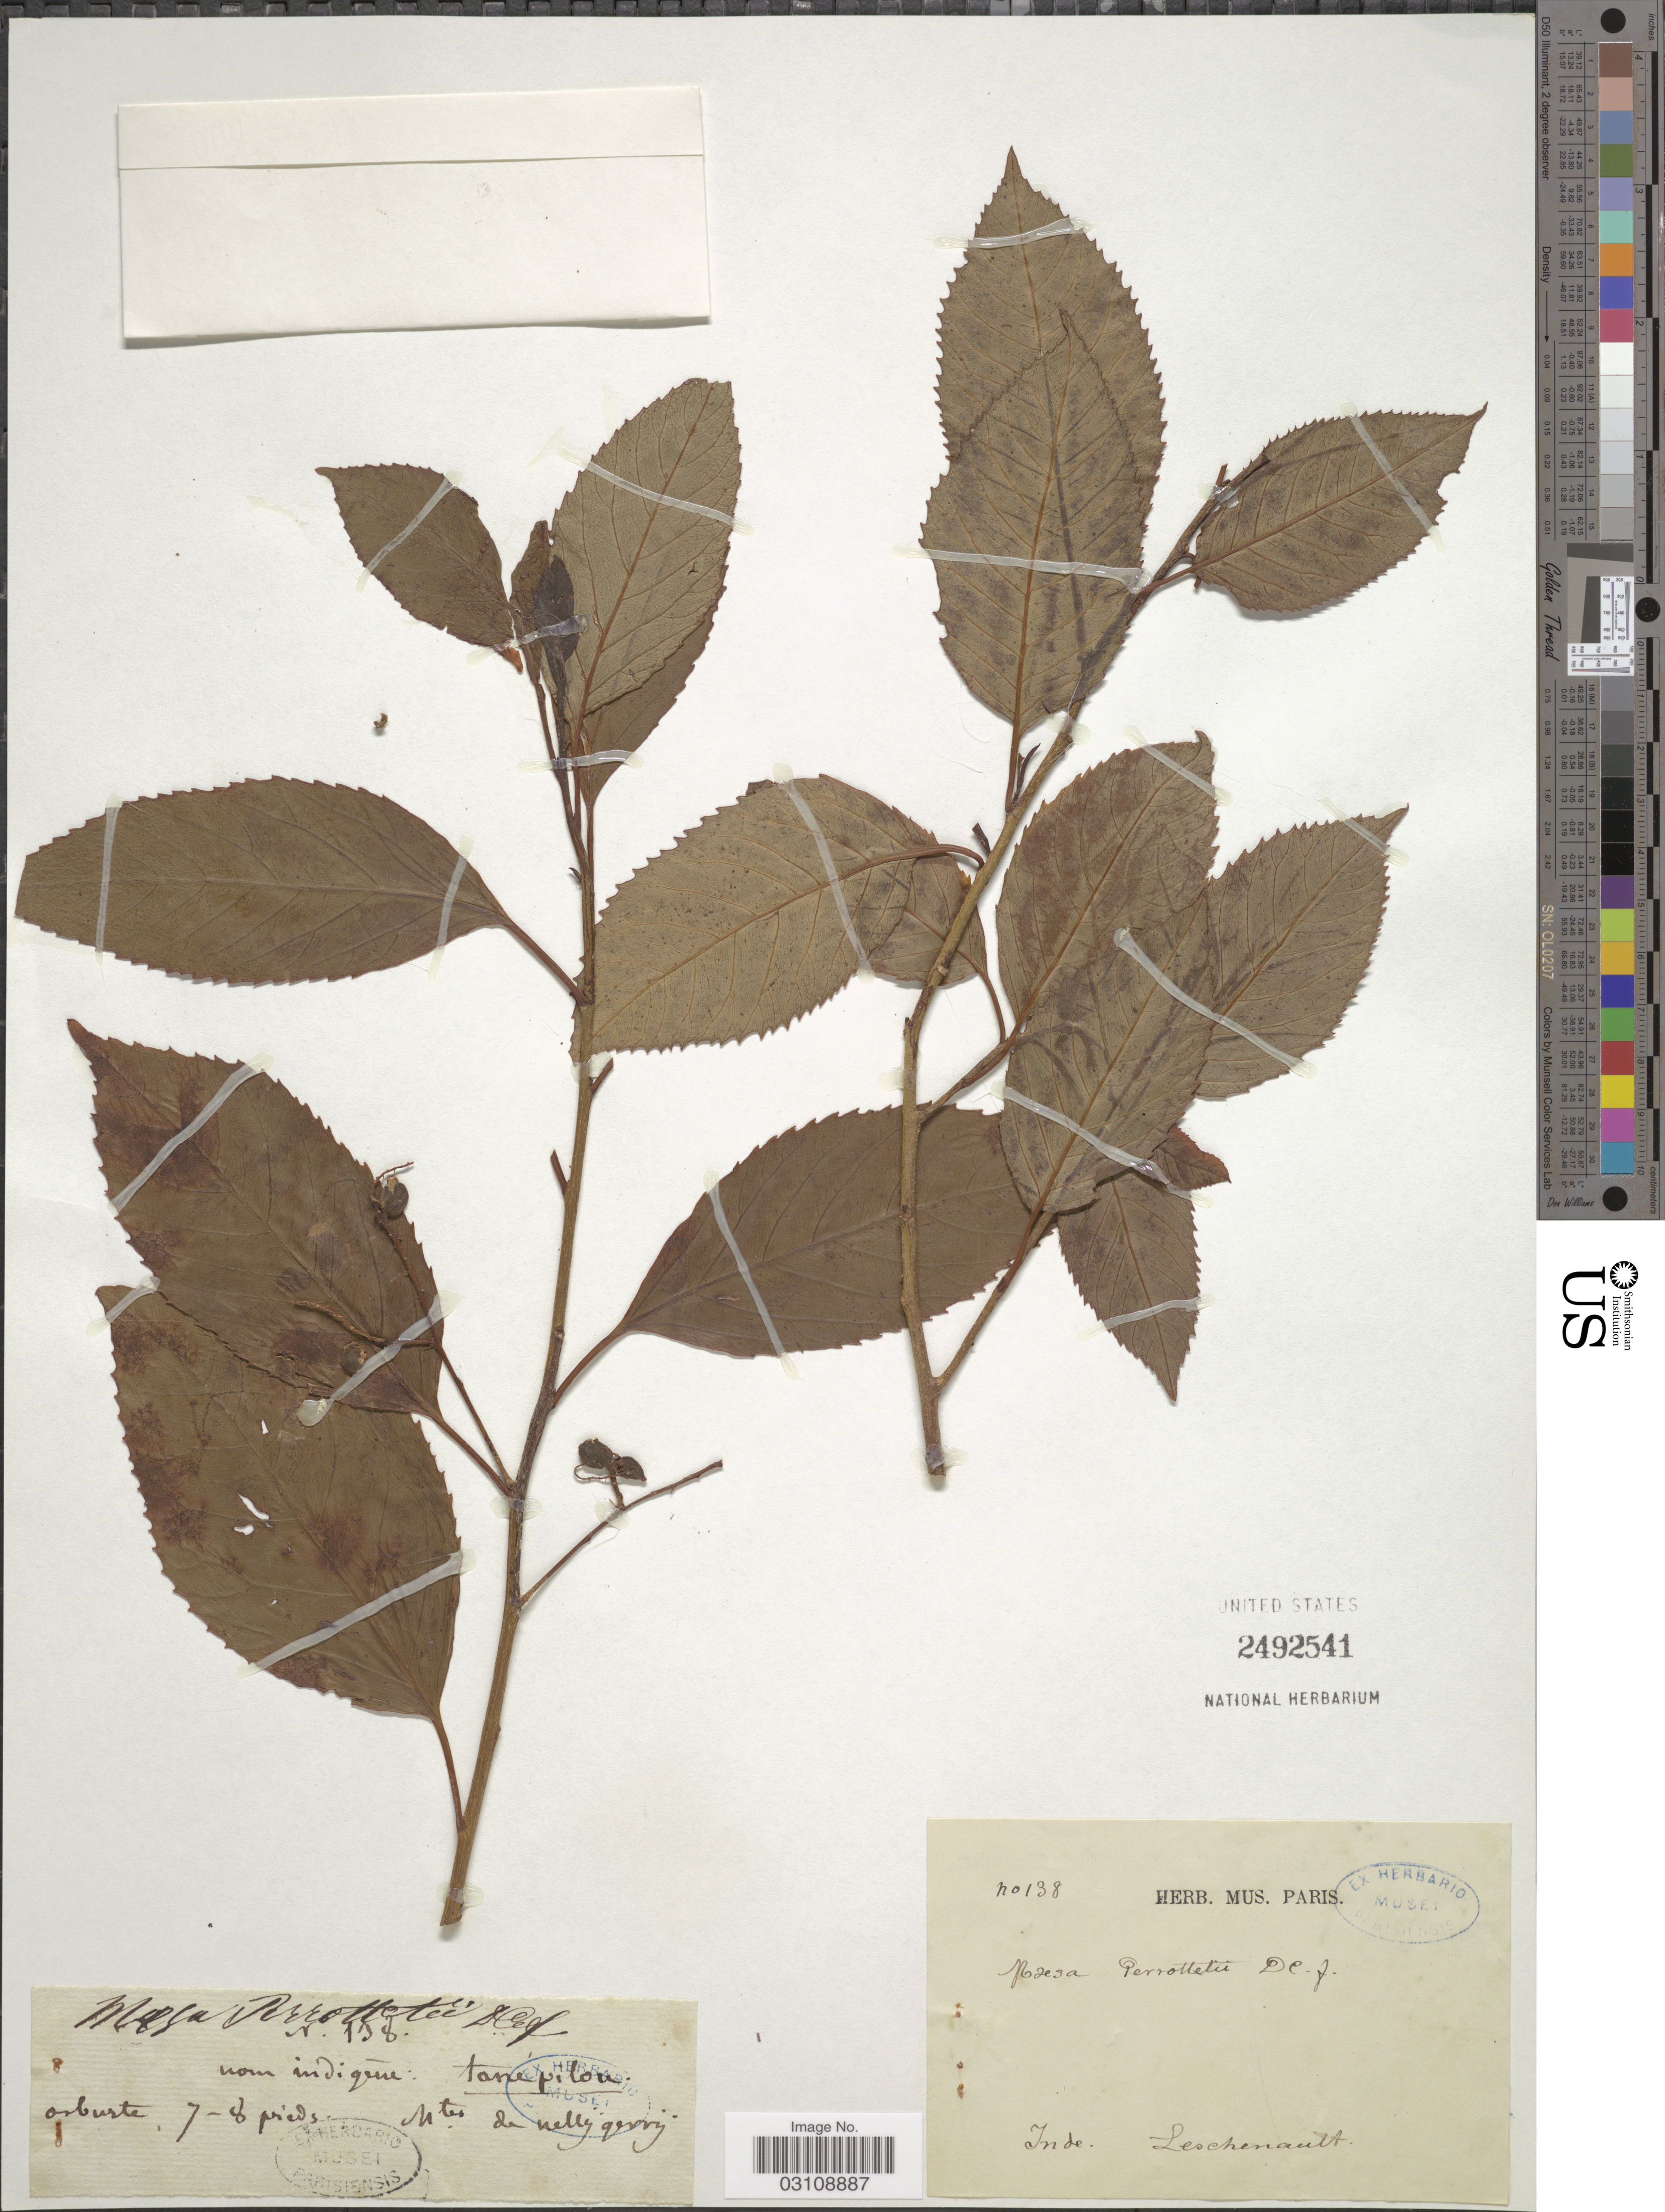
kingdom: Plantae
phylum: Tracheophyta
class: Magnoliopsida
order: Ericales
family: Primulaceae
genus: Maesa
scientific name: Maesa perrottetiana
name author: A. DC.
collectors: Leschenault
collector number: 138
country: India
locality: Mts de nelly gerry.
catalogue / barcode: US 2492541